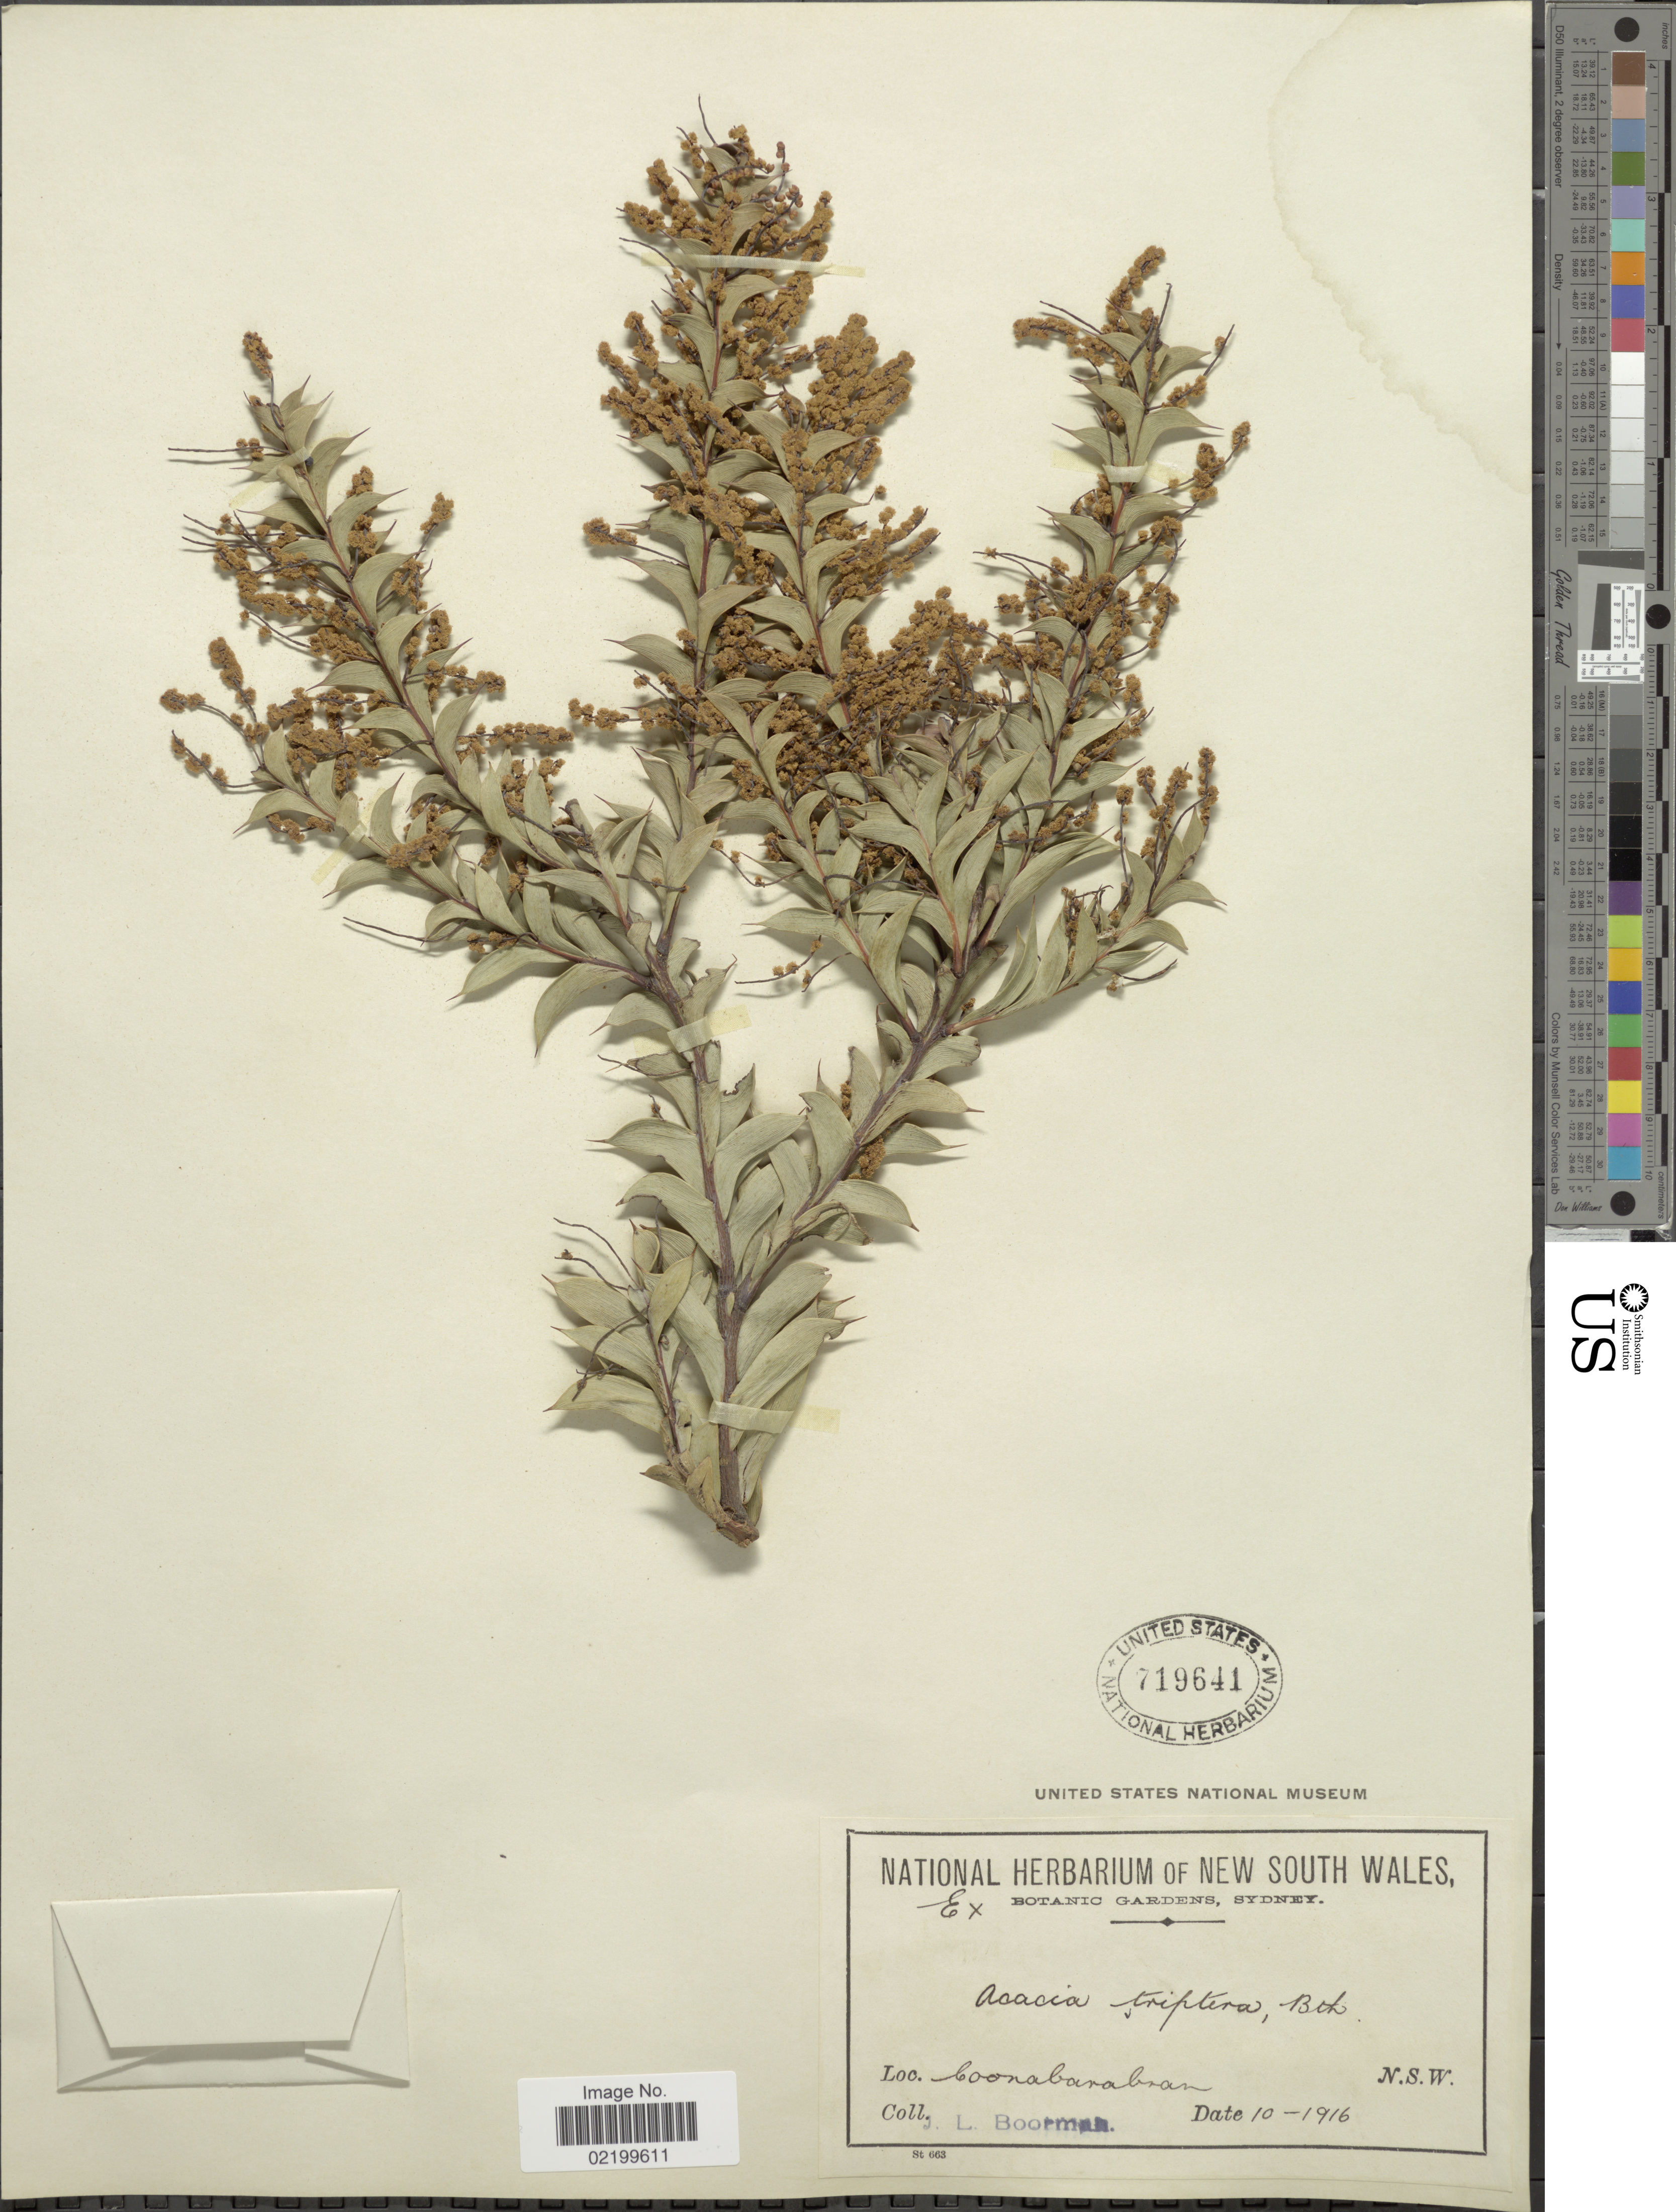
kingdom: Plantae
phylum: Tracheophyta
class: Magnoliopsida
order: Fabales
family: Fabaceae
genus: Acacia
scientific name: Acacia triptera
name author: Benth.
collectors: J. Boorman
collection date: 1916-10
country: Australia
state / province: New South Wales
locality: Coonabarabran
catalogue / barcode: US 719641